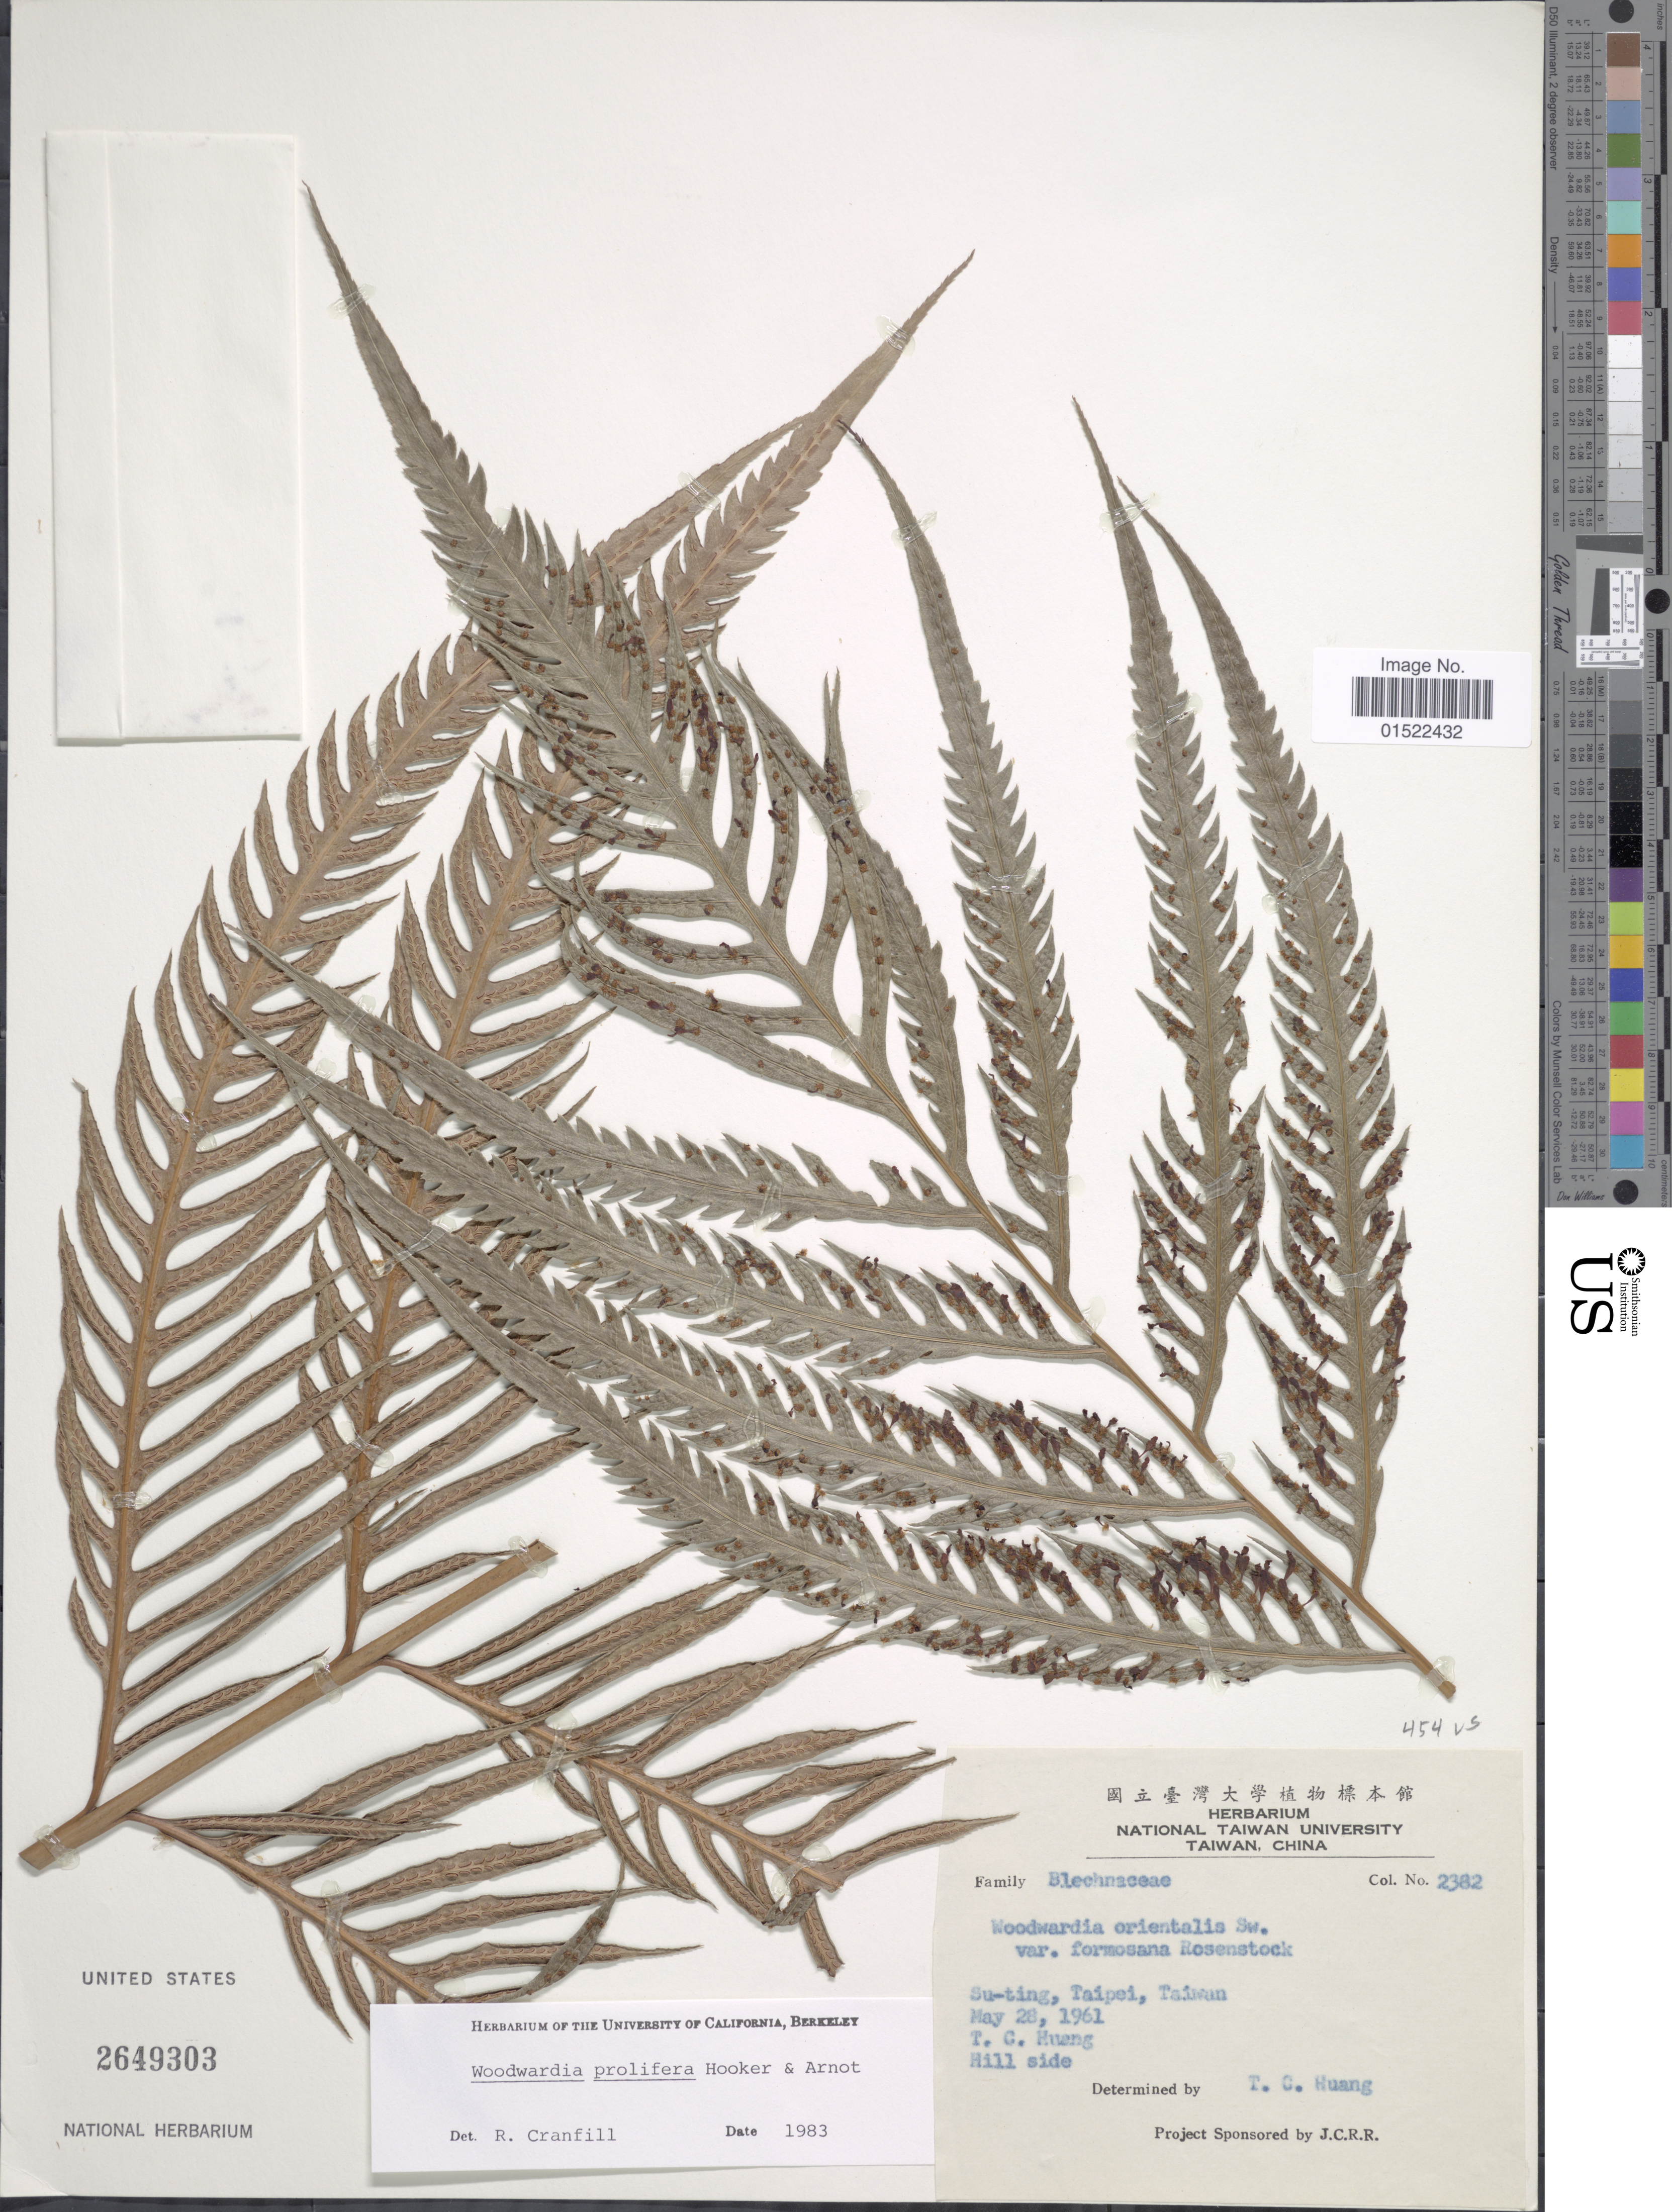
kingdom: Plantae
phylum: Tracheophyta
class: Polypodiopsida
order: Polypodiales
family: Blechnaceae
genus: Woodwardia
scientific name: Woodwardia prolifera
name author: Hook. & Arn.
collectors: T. Huang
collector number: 2382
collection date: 1961-05-28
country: Taiwan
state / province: Taipei City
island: Taiwan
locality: Su-ting, Taipei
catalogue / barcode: US 2649303